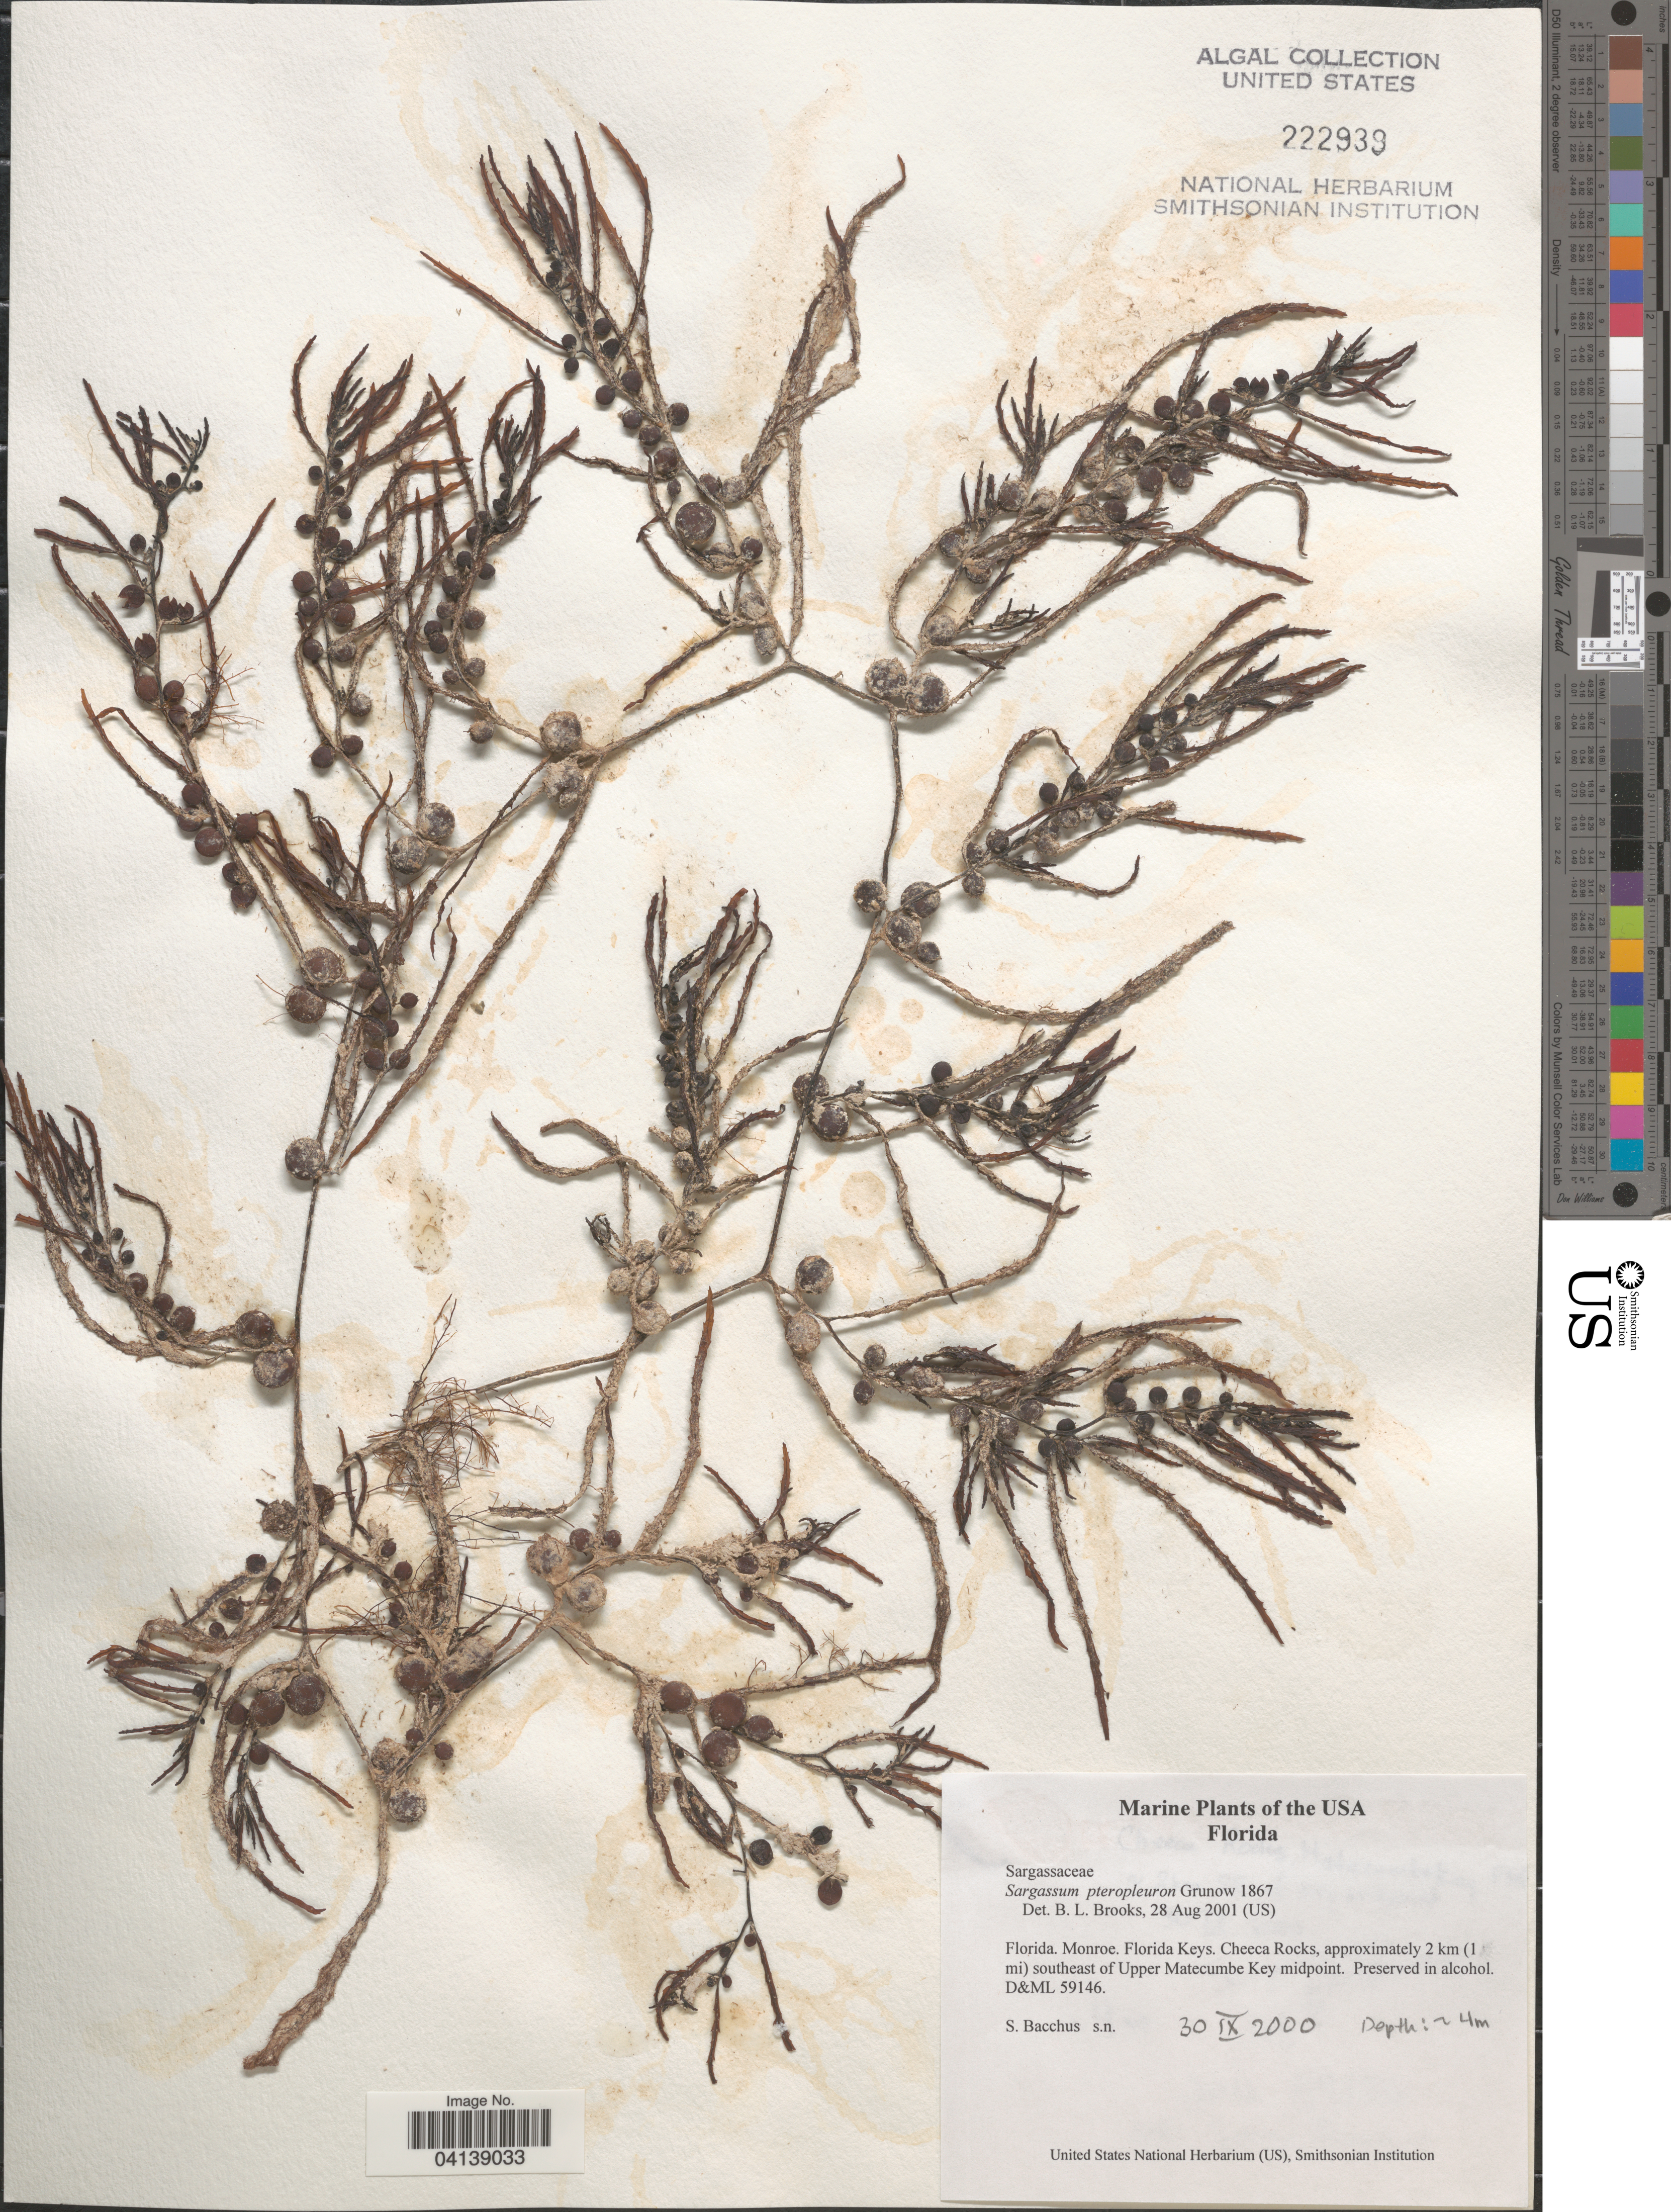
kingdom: Chromista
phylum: Ochrophyta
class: Phaeophyceae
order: Fucales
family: Sargassaceae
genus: Sargassum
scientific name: Sargassum pteropleuron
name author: Grunow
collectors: S. Bacchus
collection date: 2000-09-30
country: United States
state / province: Florida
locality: Monroe. Florida Keys. Cheeca Rocks, approximately 2 km (1 mi) southeast of Upper Matecumbe Key midpoint.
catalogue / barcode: US 222939